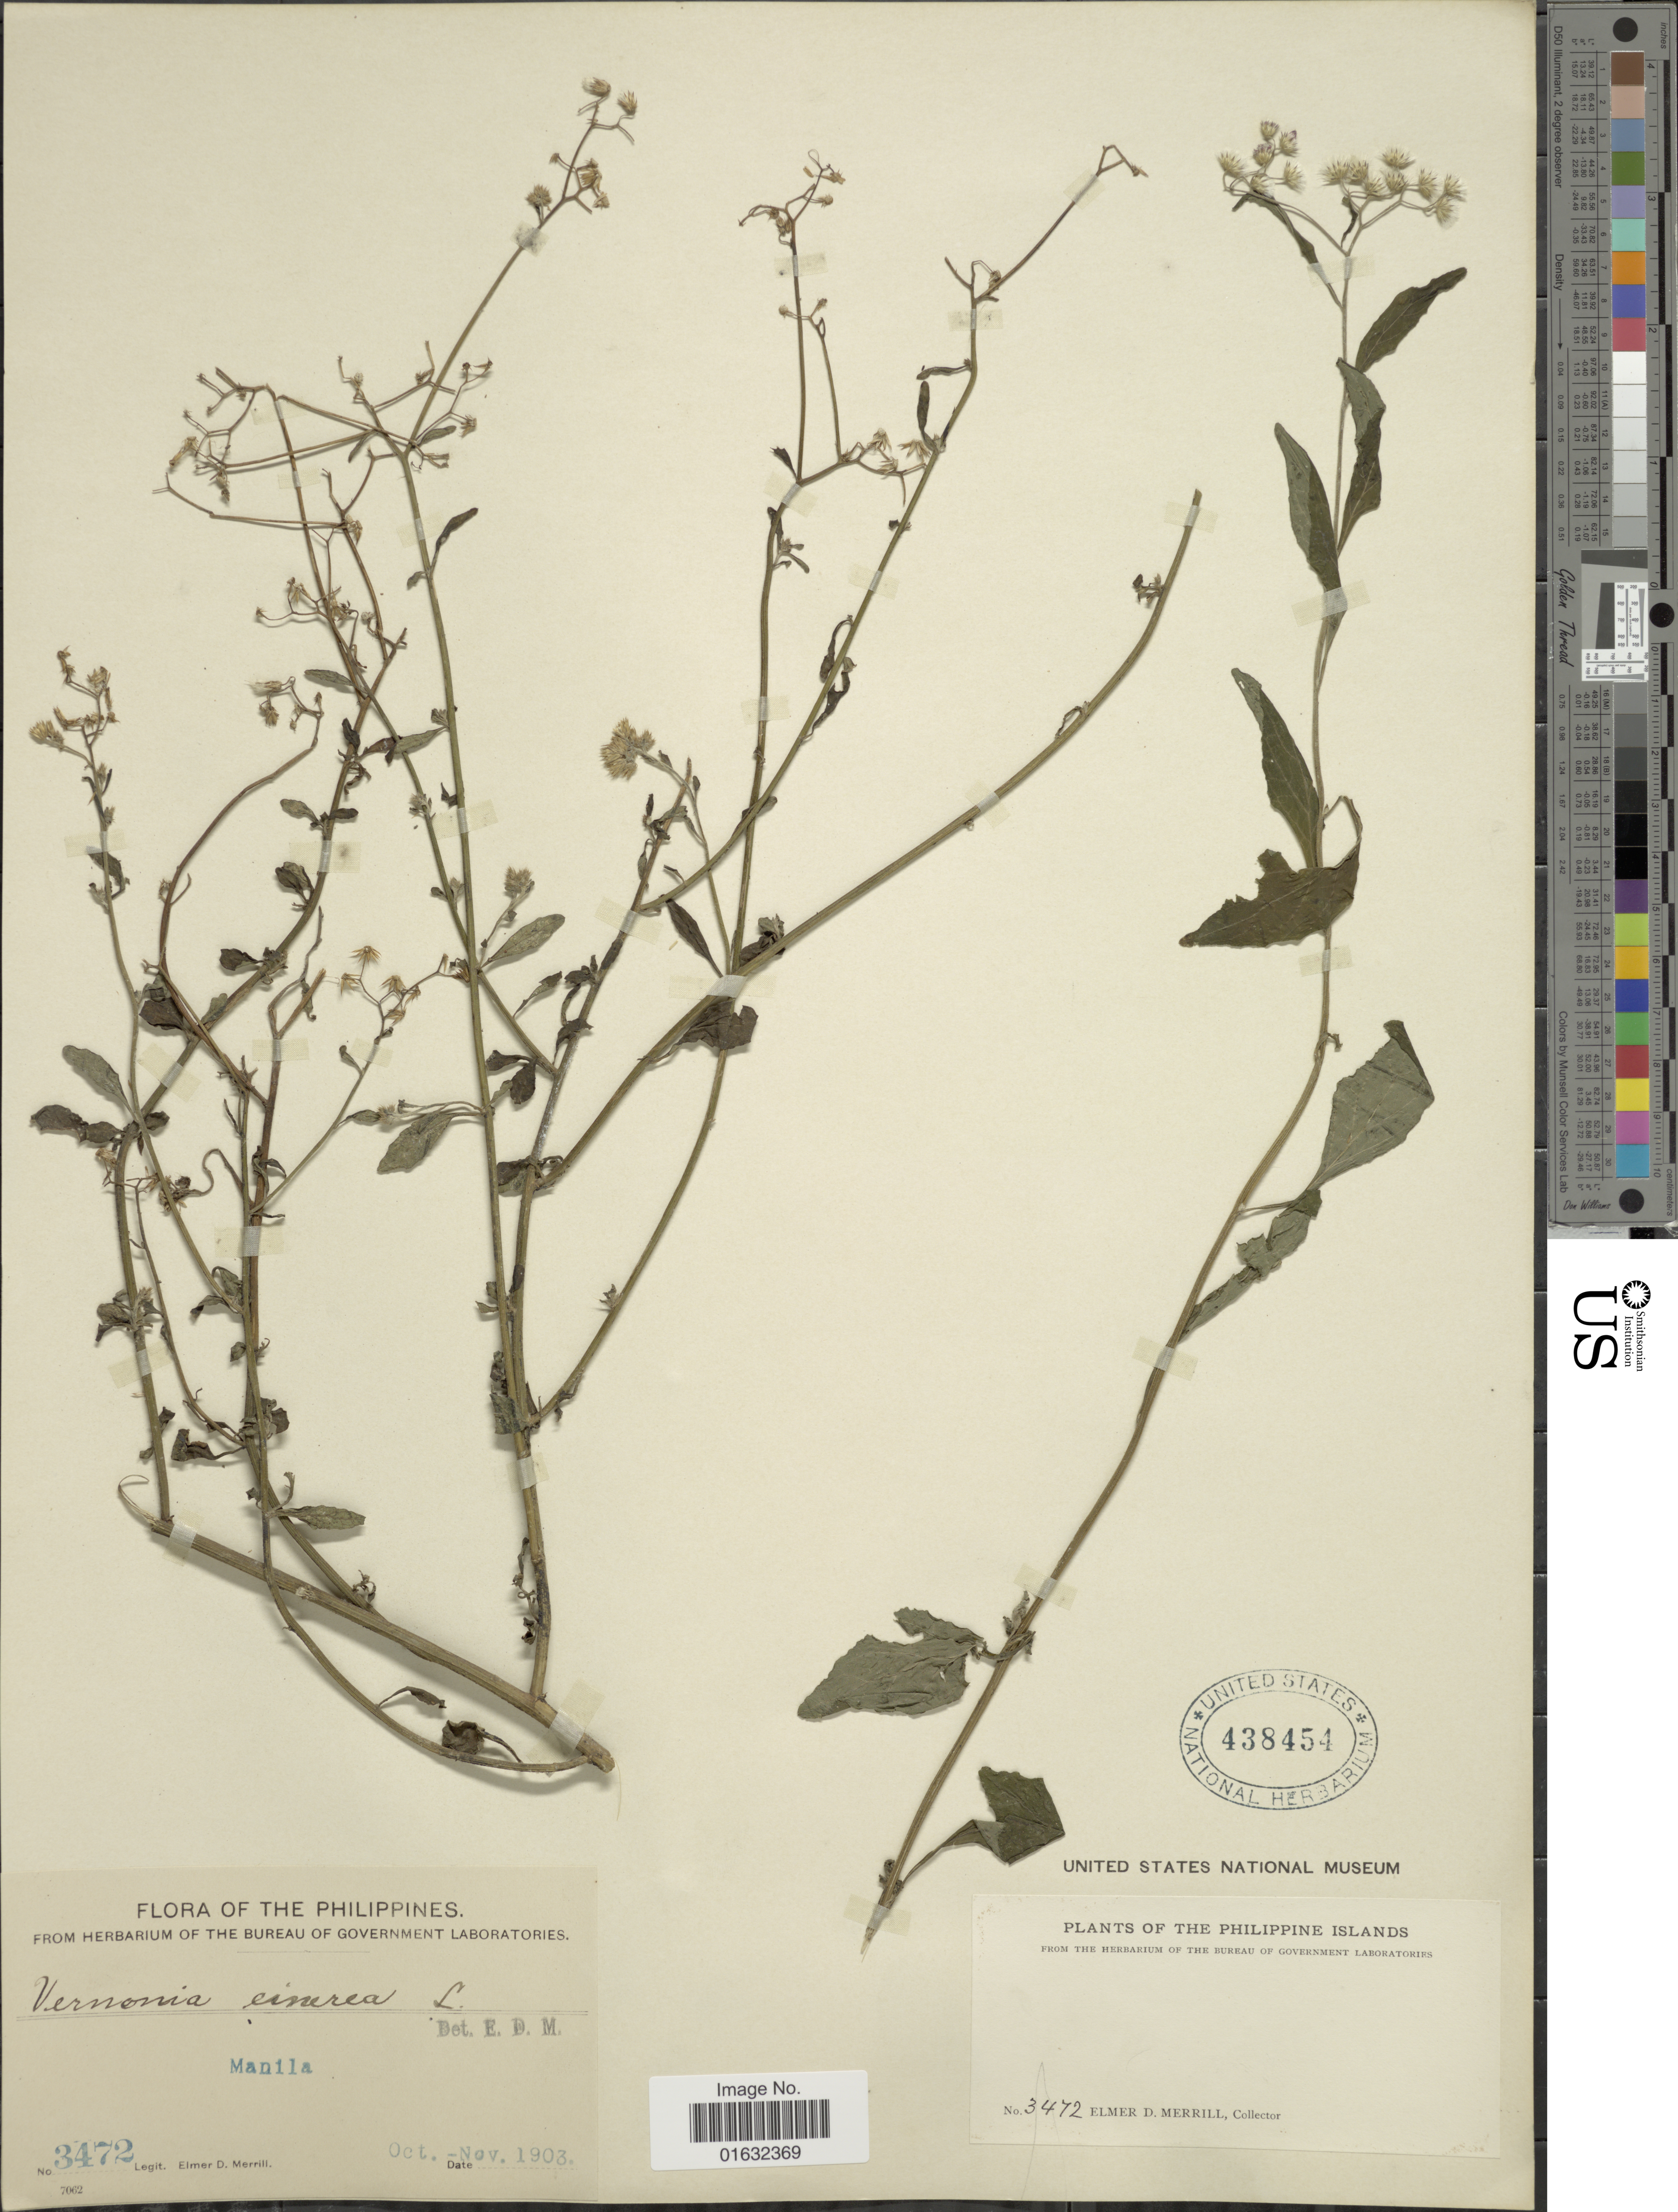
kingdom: Plantae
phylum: Tracheophyta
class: Magnoliopsida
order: Asterales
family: Asteraceae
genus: Cyanthillium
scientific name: Cyanthillium cinereum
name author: (L.) H. Rob.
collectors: E. D. Merrill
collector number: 3472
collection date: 1903-10/1903-11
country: Philippines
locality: Manila, Philippine Islands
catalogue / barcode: US 438454